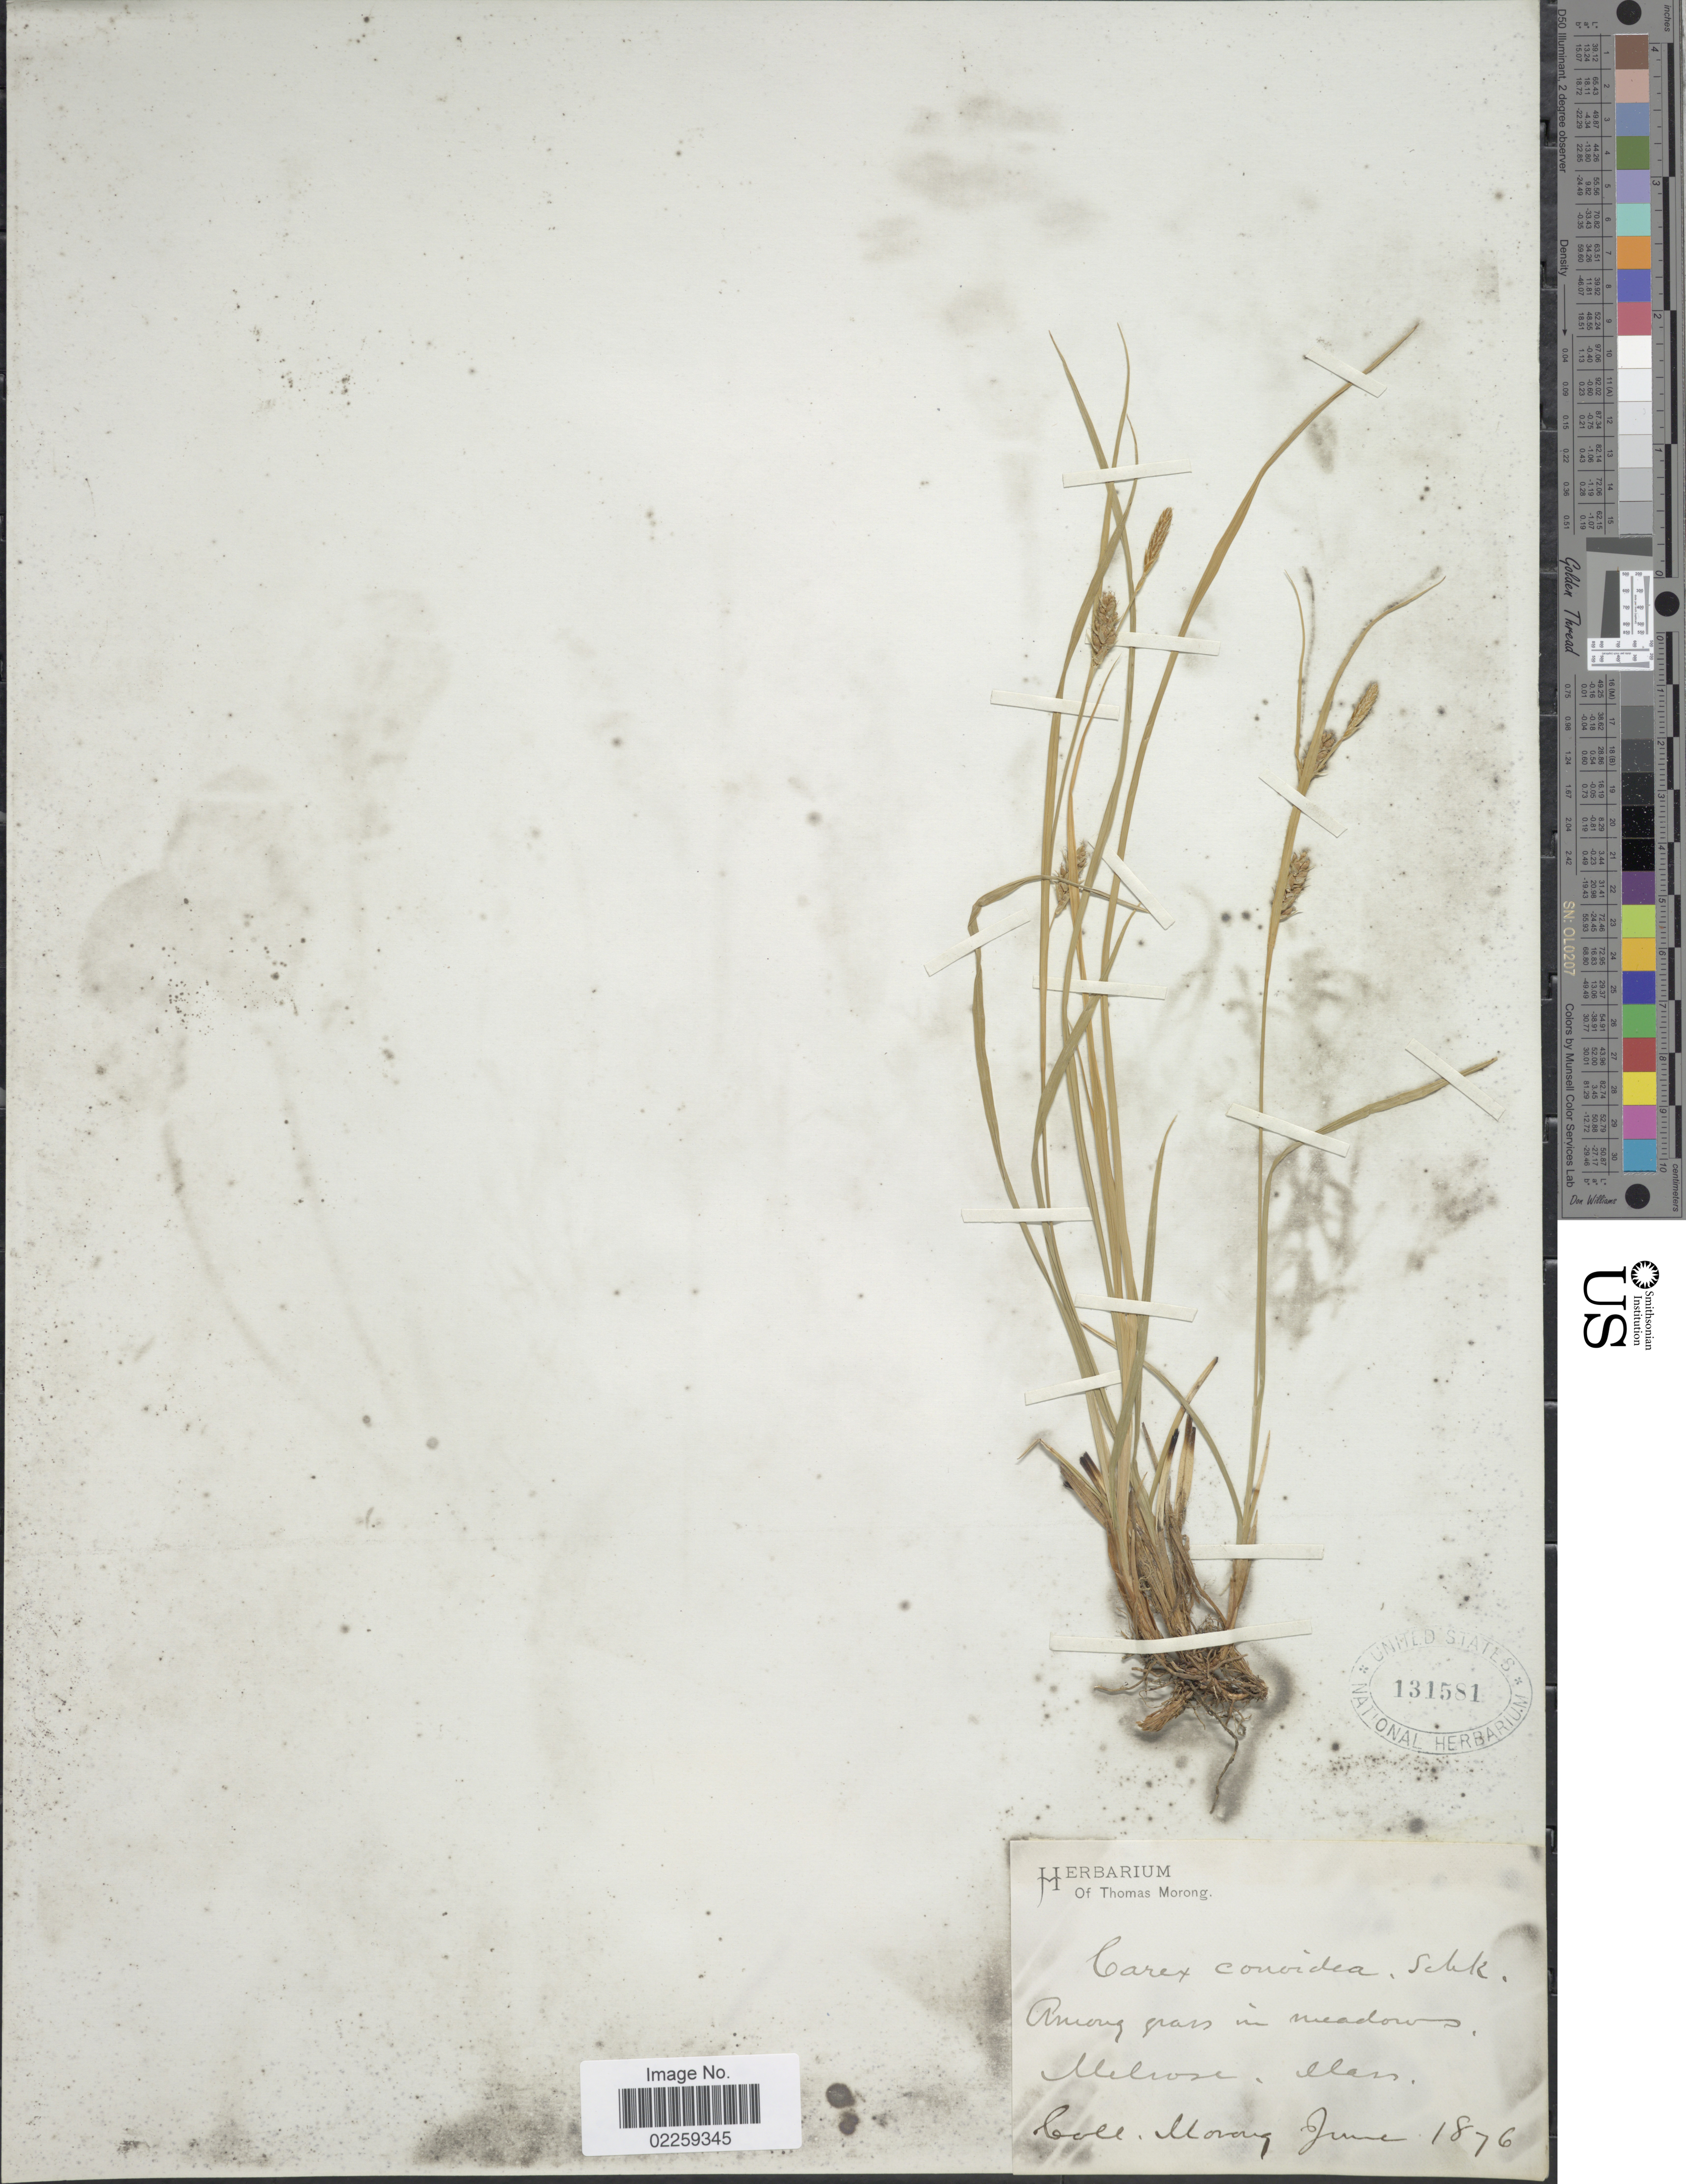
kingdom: Plantae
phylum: Tracheophyta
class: Liliopsida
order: Poales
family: Cyperaceae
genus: Carex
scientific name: Carex conoidea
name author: Willd.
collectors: ex herb. T. Morong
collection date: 1876-06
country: United States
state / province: Massachusetts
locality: Melrose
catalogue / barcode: US 131581